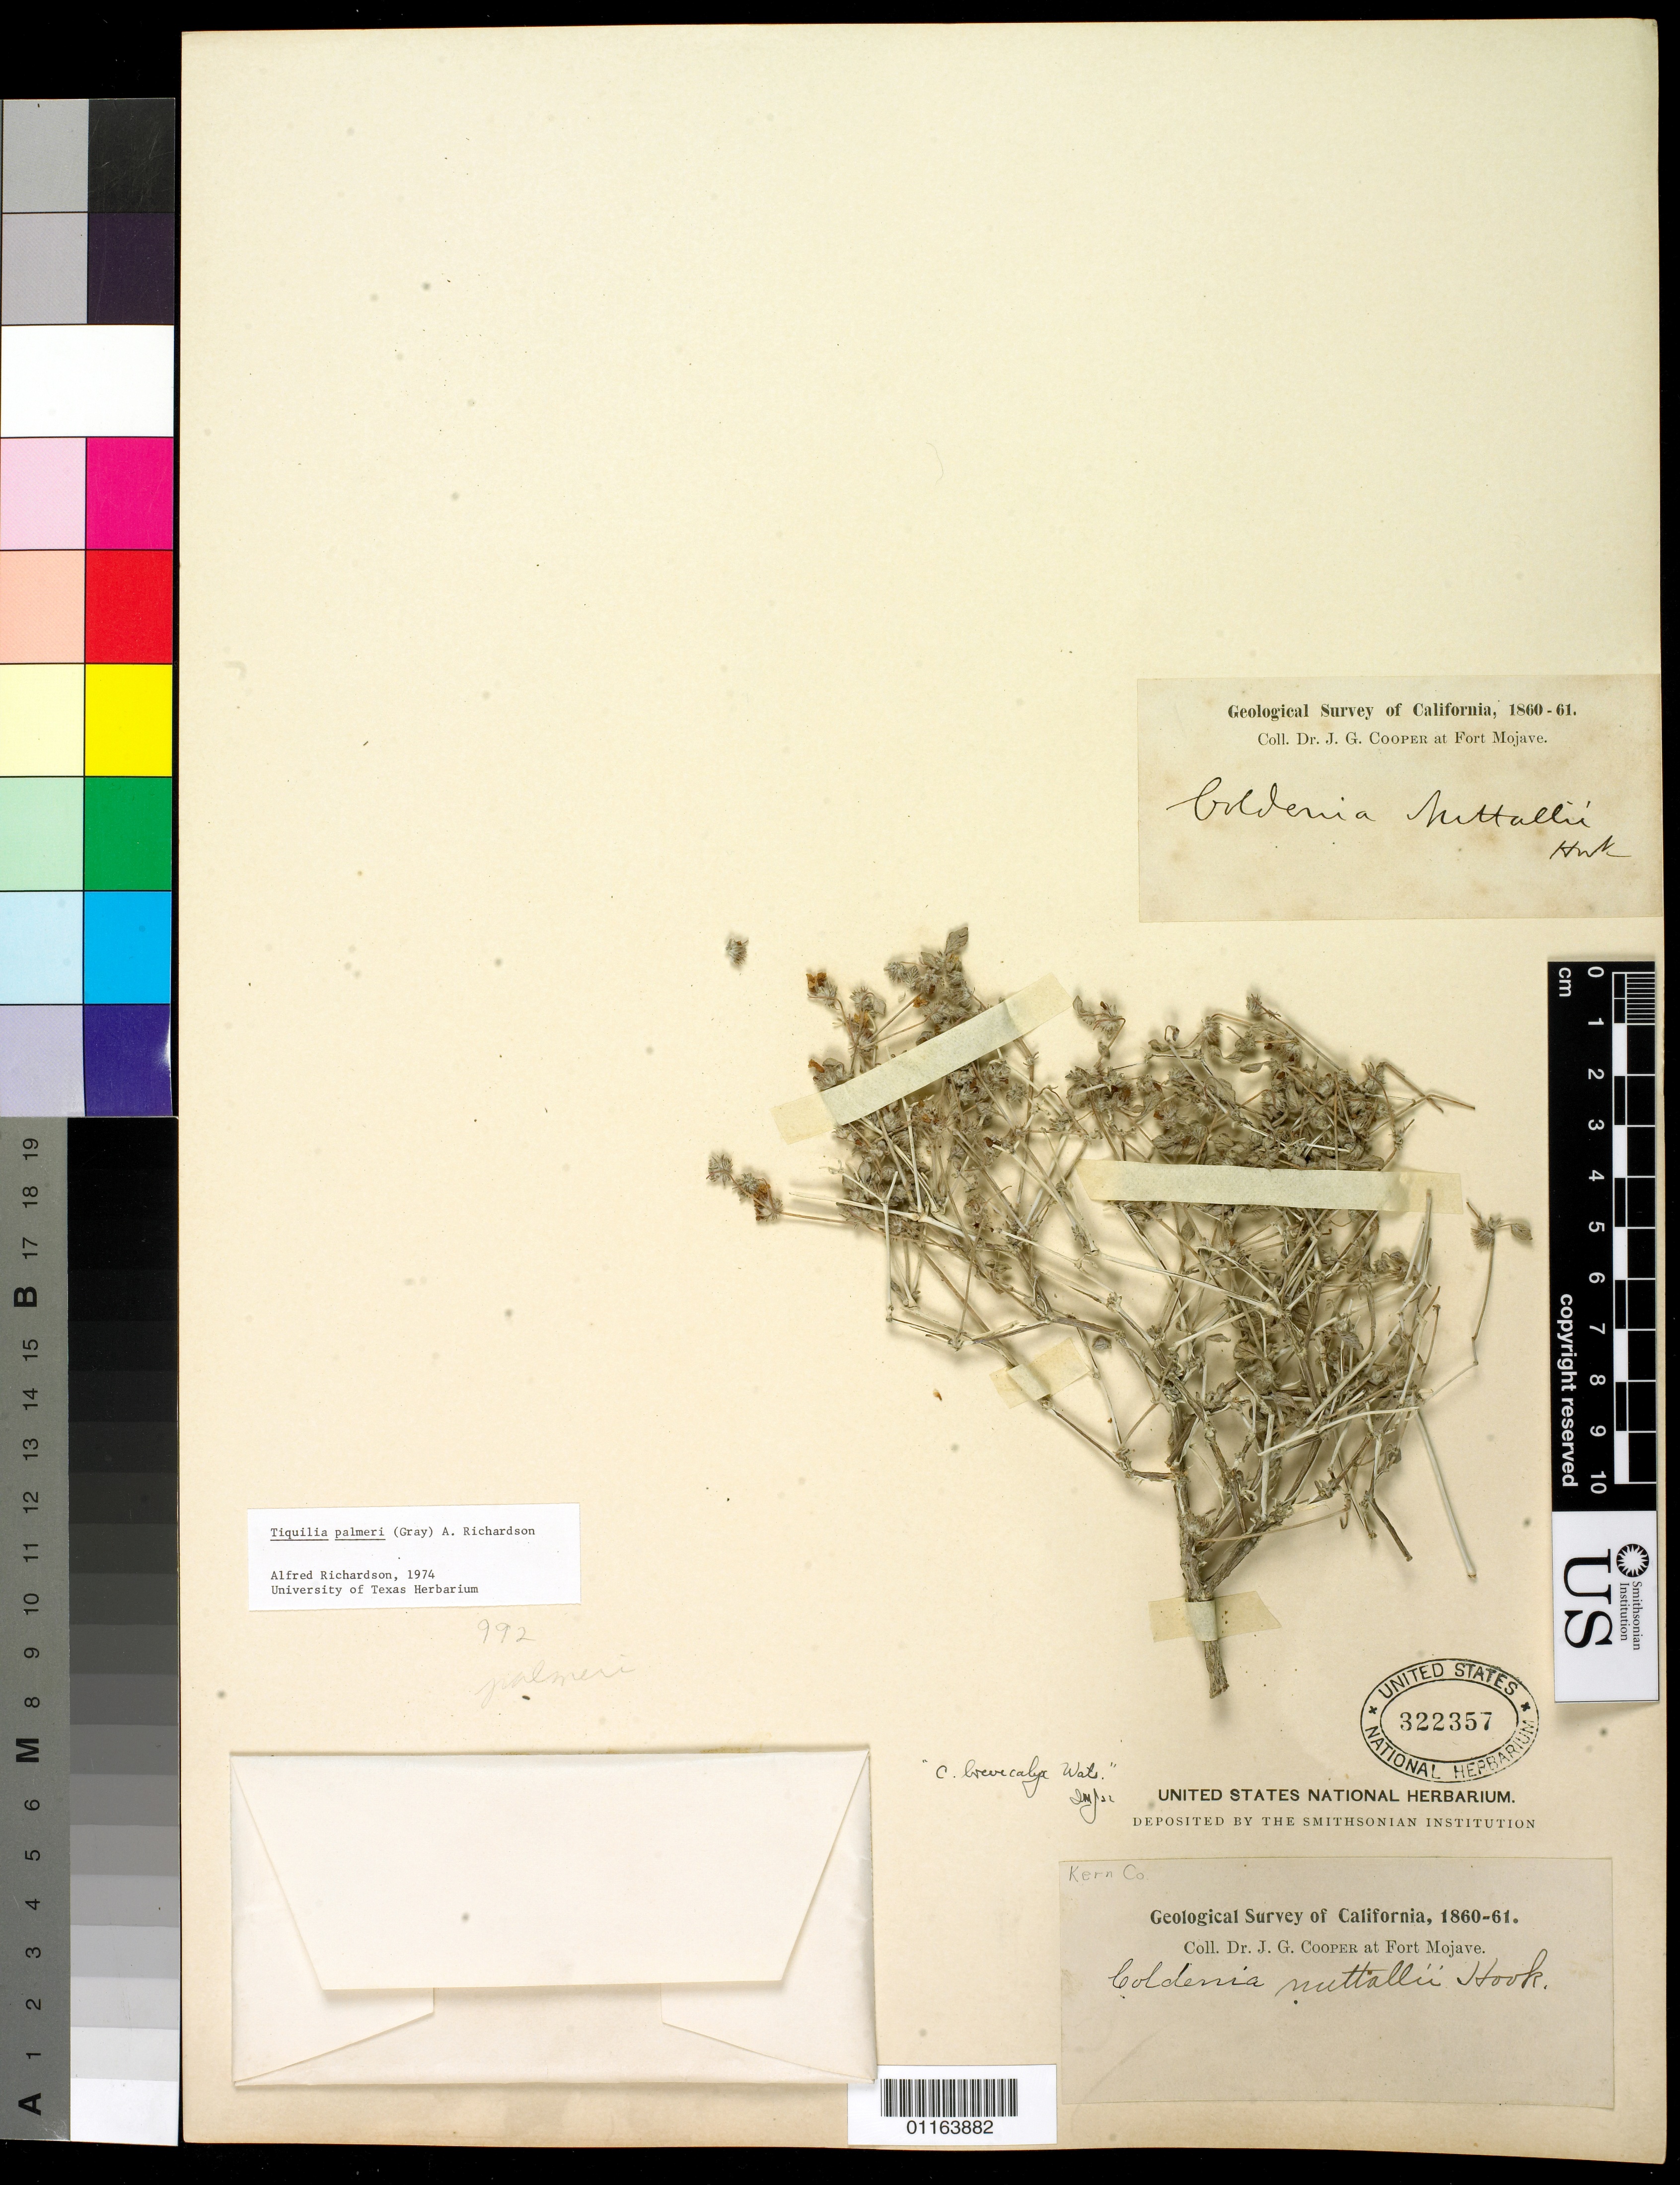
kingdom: Plantae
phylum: Tracheophyta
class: Magnoliopsida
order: Boraginales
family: Ehretiaceae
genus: Tiquilia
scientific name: Tiquilia palmeri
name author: (A. Gray) A.T. Richardson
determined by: Richardson, A.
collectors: J. G. Cooper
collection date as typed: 1860 to -- --- 1861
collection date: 1860/1861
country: United States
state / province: California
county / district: San Bernardino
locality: Fort Mojave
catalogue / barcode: US 322357